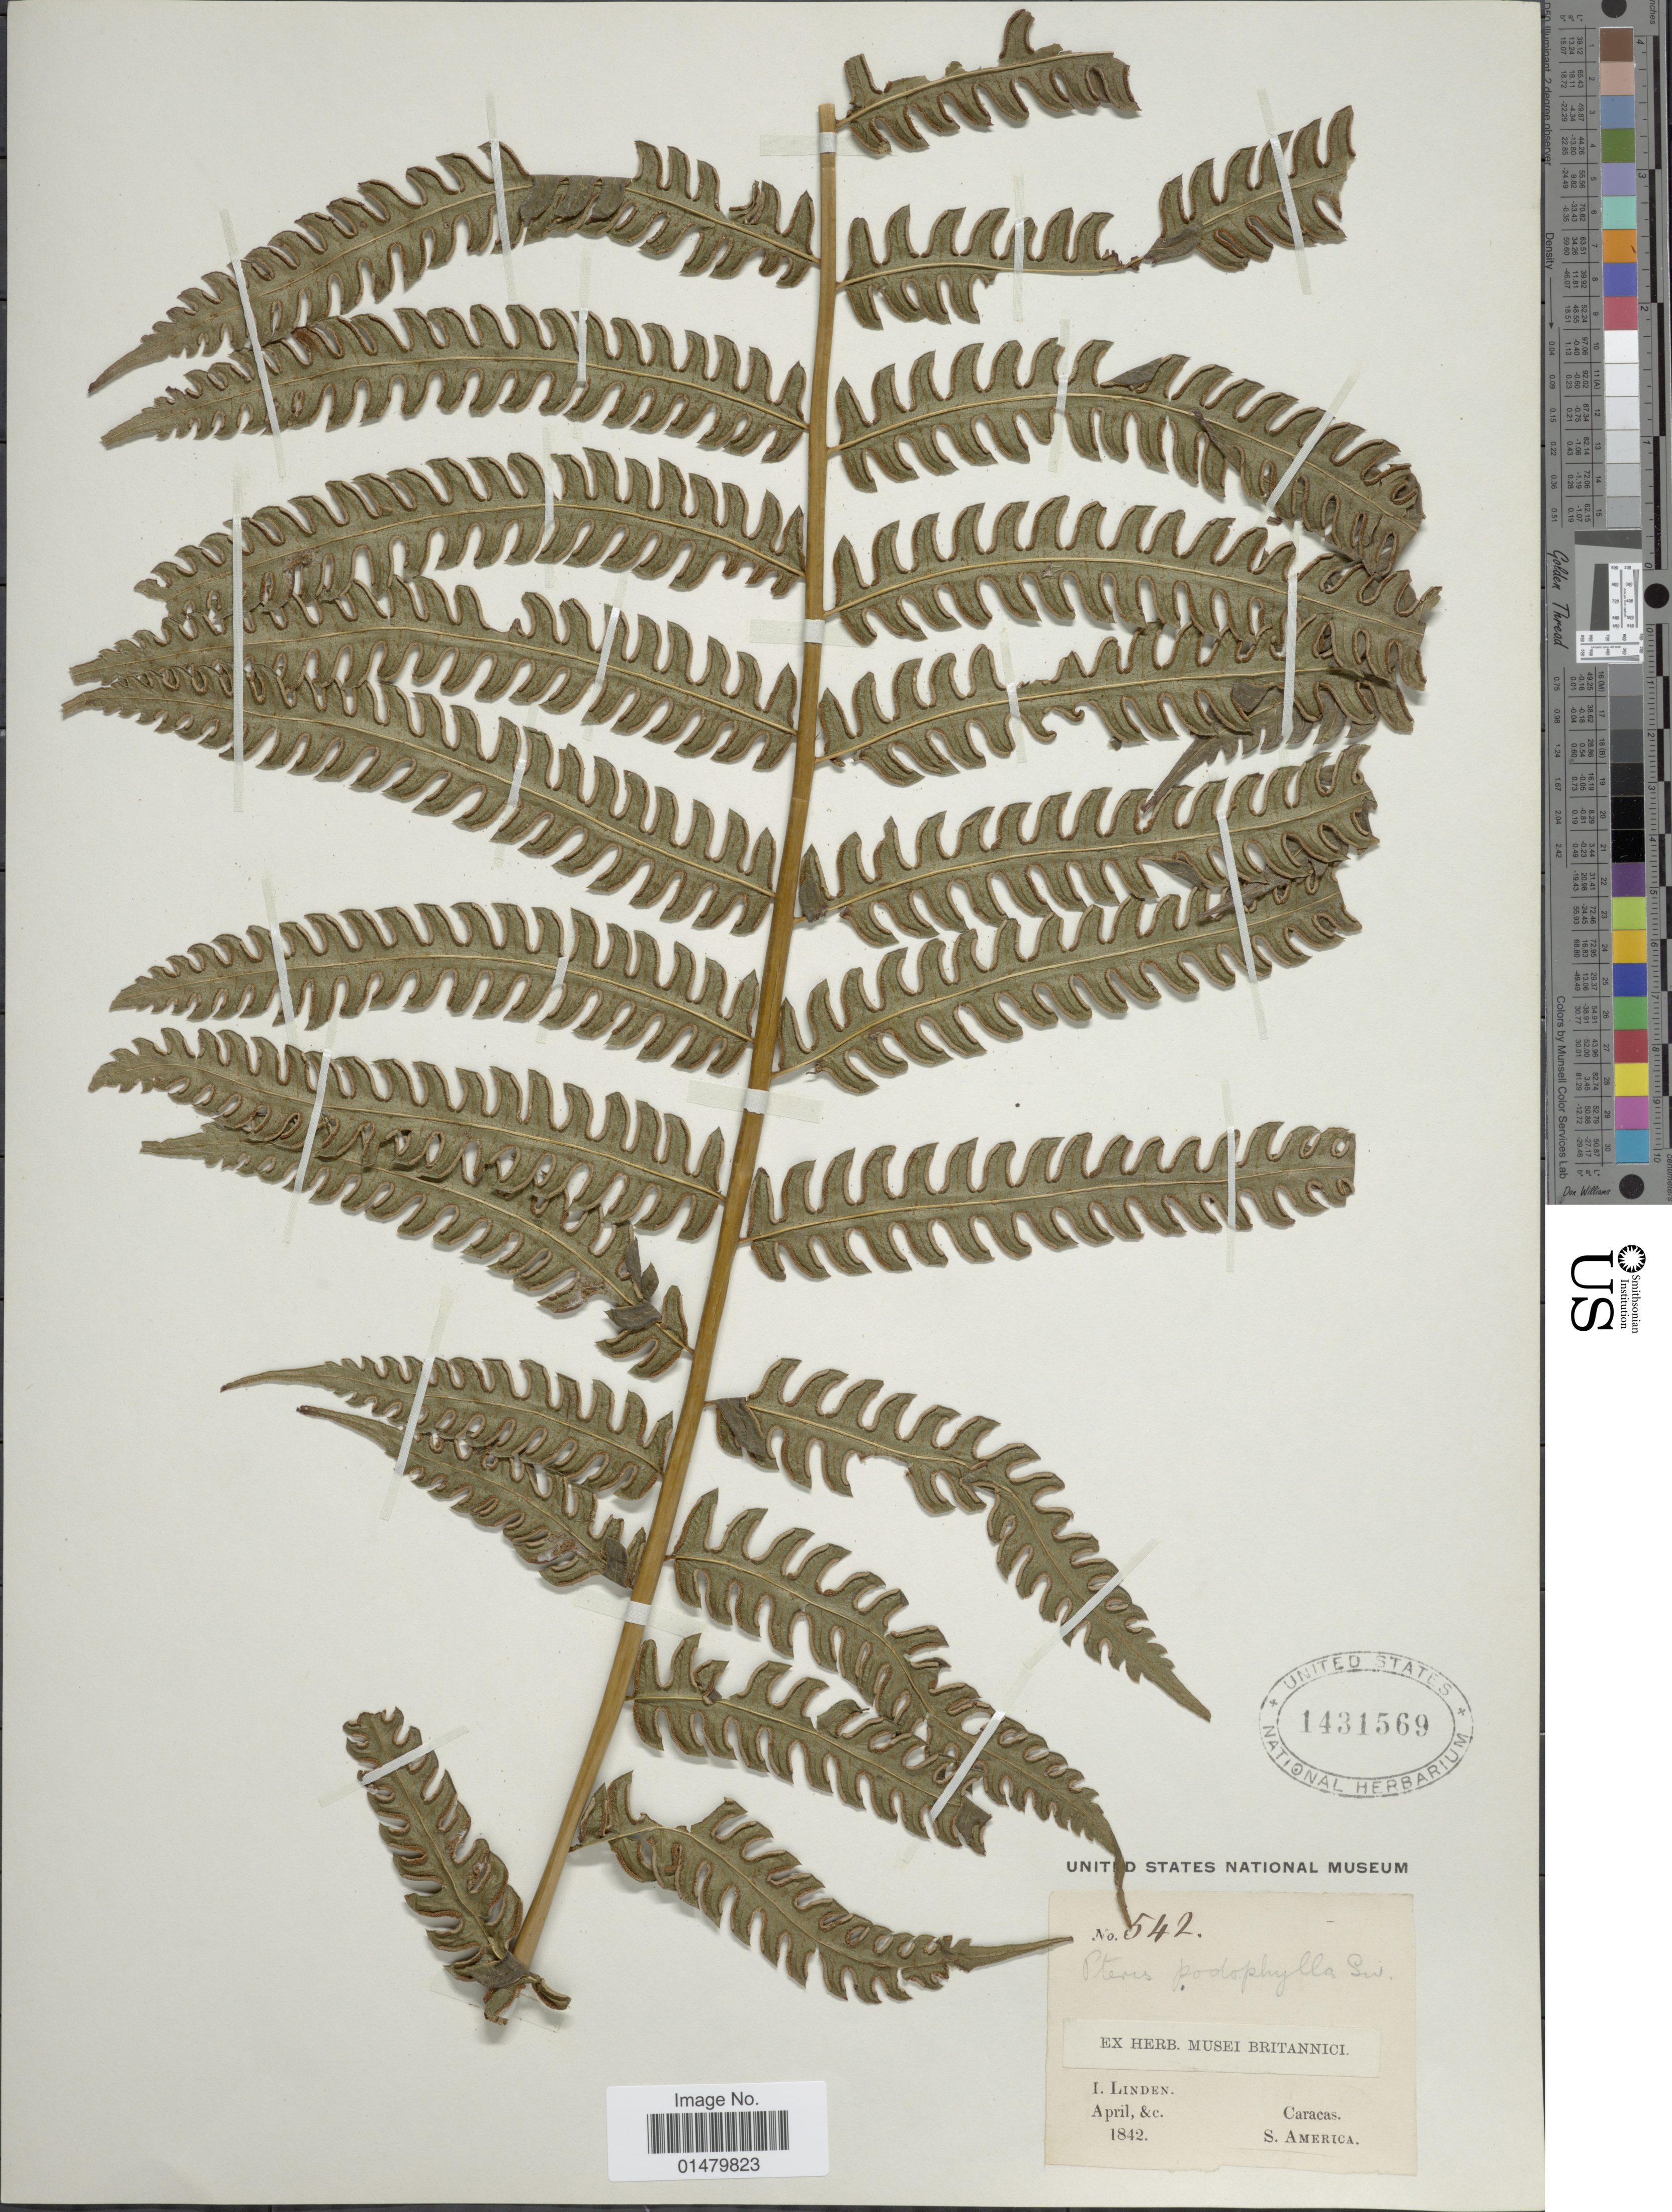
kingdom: Plantae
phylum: Tracheophyta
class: Polypodiopsida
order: Polypodiales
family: Pteridaceae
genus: Pteris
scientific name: Pteris podophylla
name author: Sw.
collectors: I. Linden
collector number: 542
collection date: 1842-04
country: Venezuela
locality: Caracas. S. America.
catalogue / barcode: US 1431569